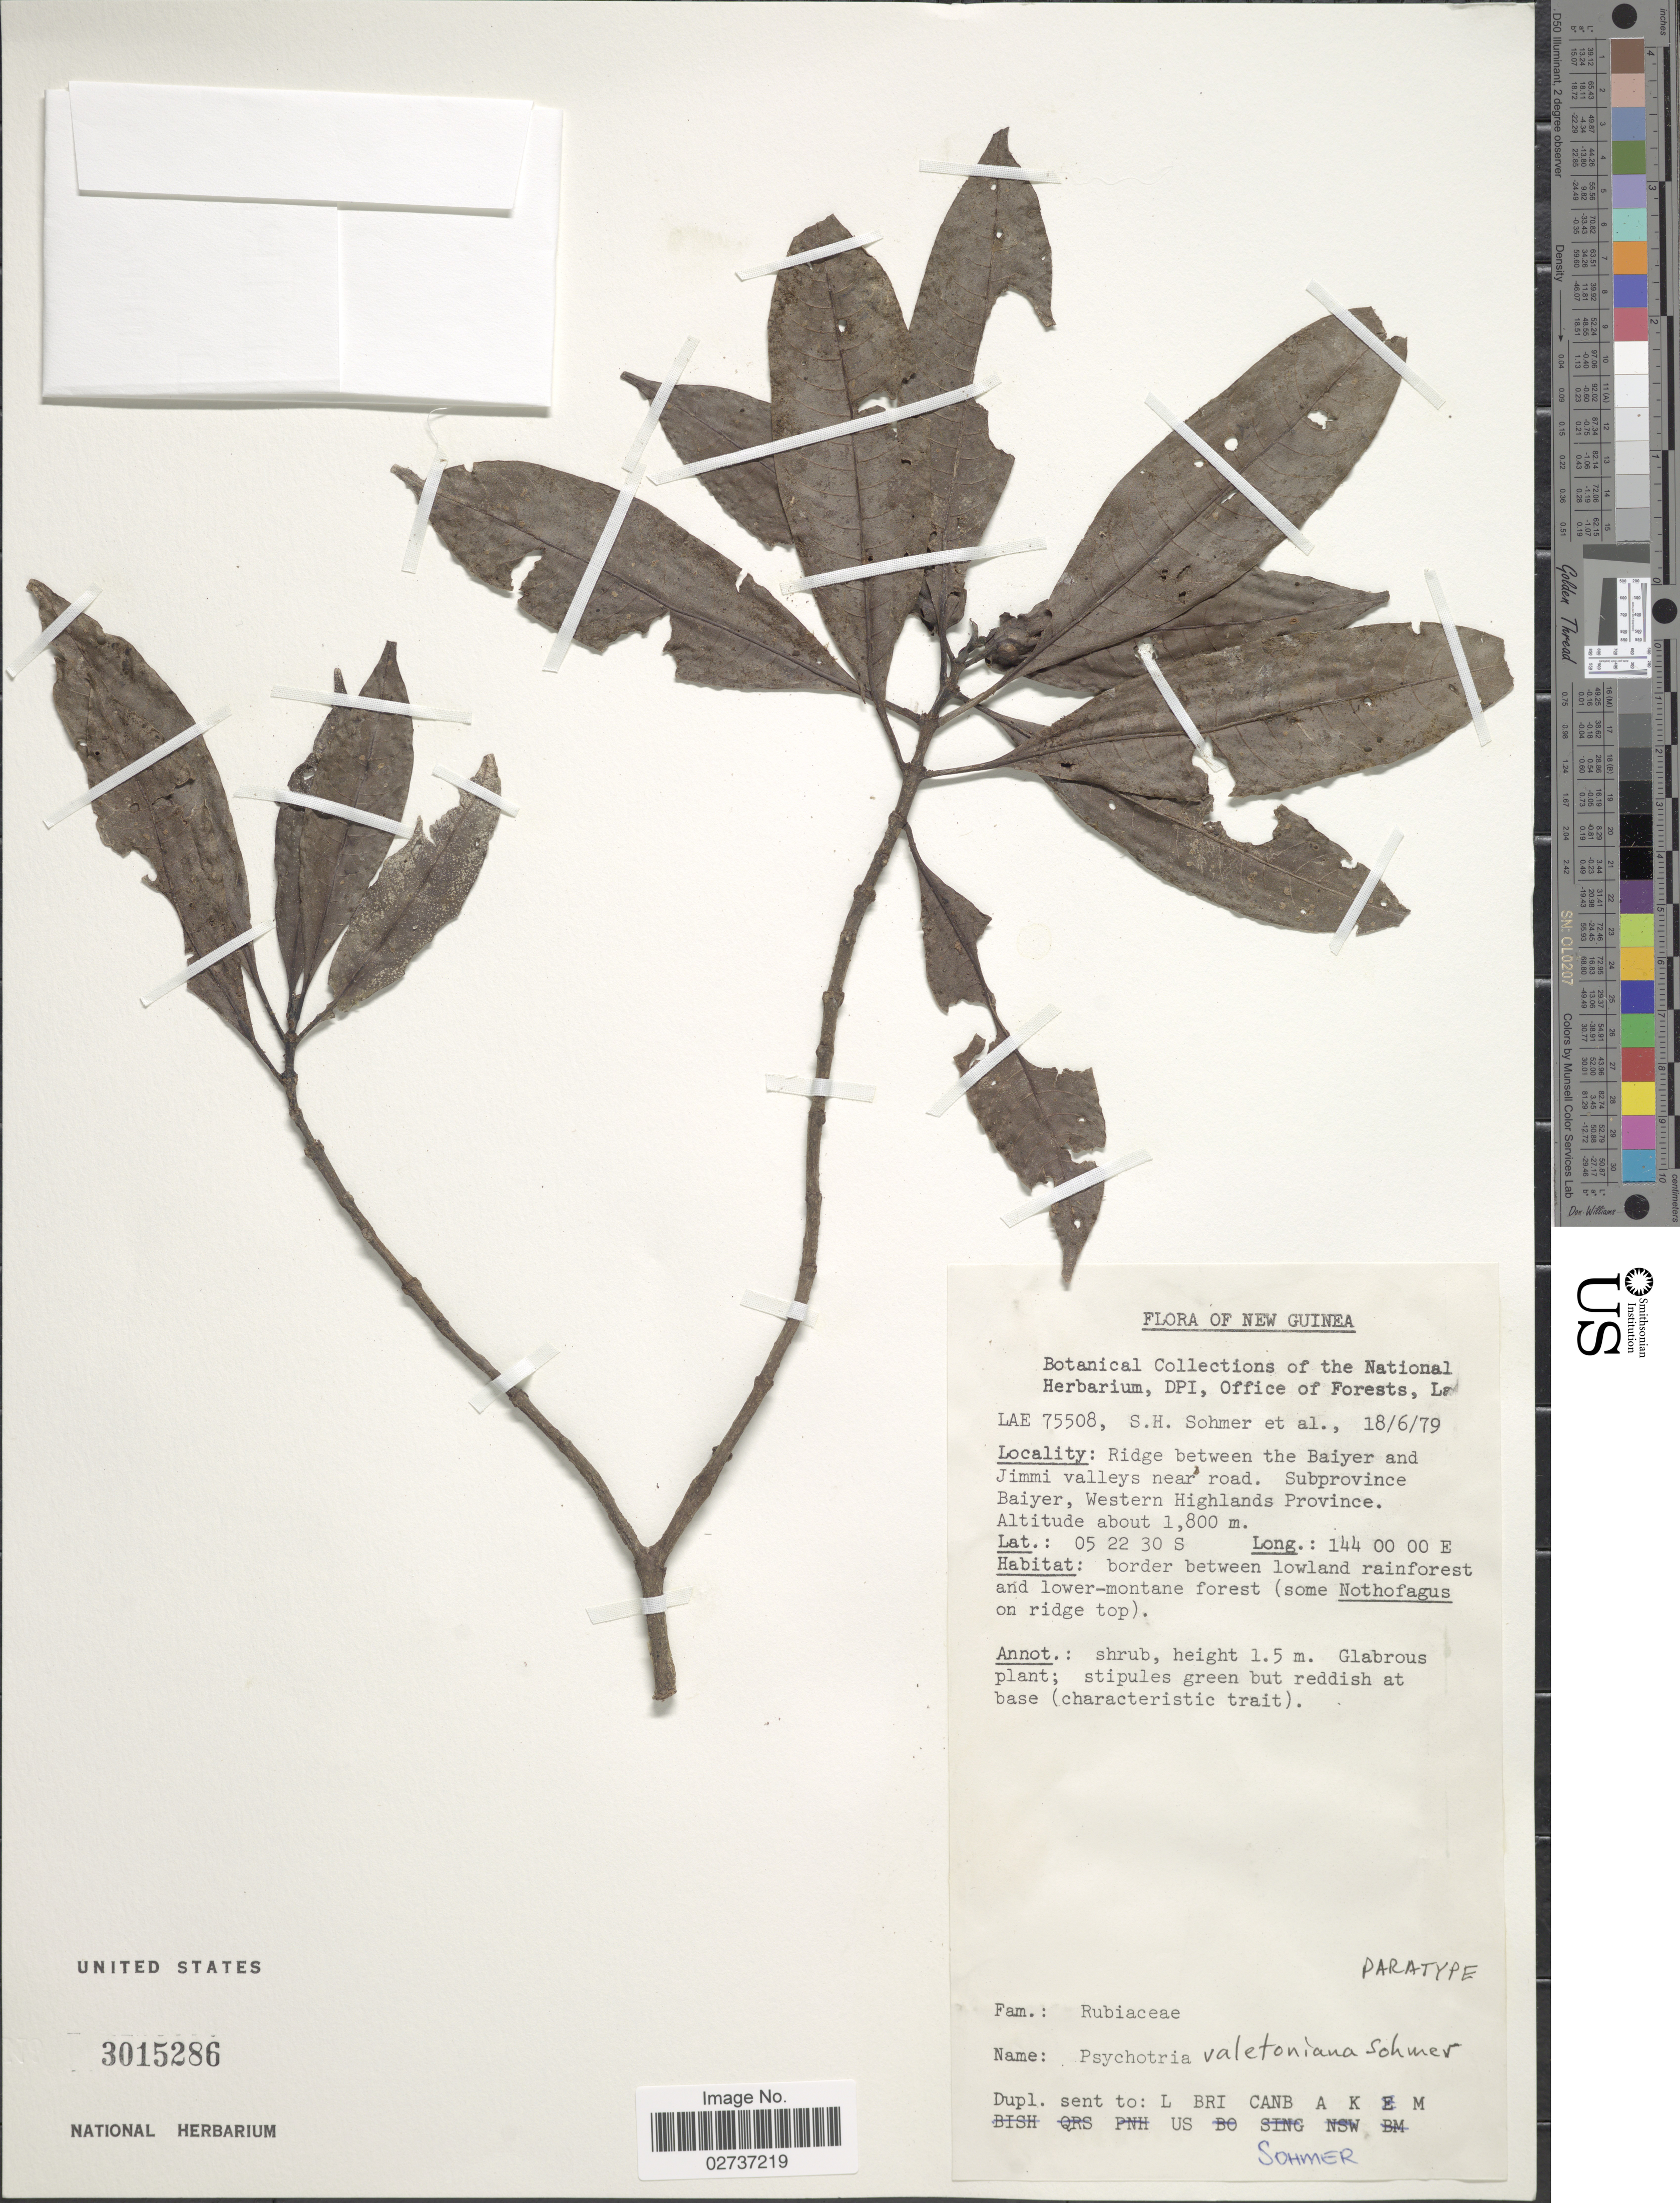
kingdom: Plantae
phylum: Tracheophyta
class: Magnoliopsida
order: Gentianales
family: Rubiaceae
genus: Psychotria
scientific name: Psychotria valetoniana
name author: Sohmer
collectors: S. H. Sohmer & et al.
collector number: LAE 75508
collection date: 1979-06-18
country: Papua New Guinea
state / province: Western Highlands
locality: New Guinea, Ridge between the Baiyer and Jimmi valleys near road. Subprovince Baiyer, Western Highlands Province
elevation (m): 1800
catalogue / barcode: US 3015286